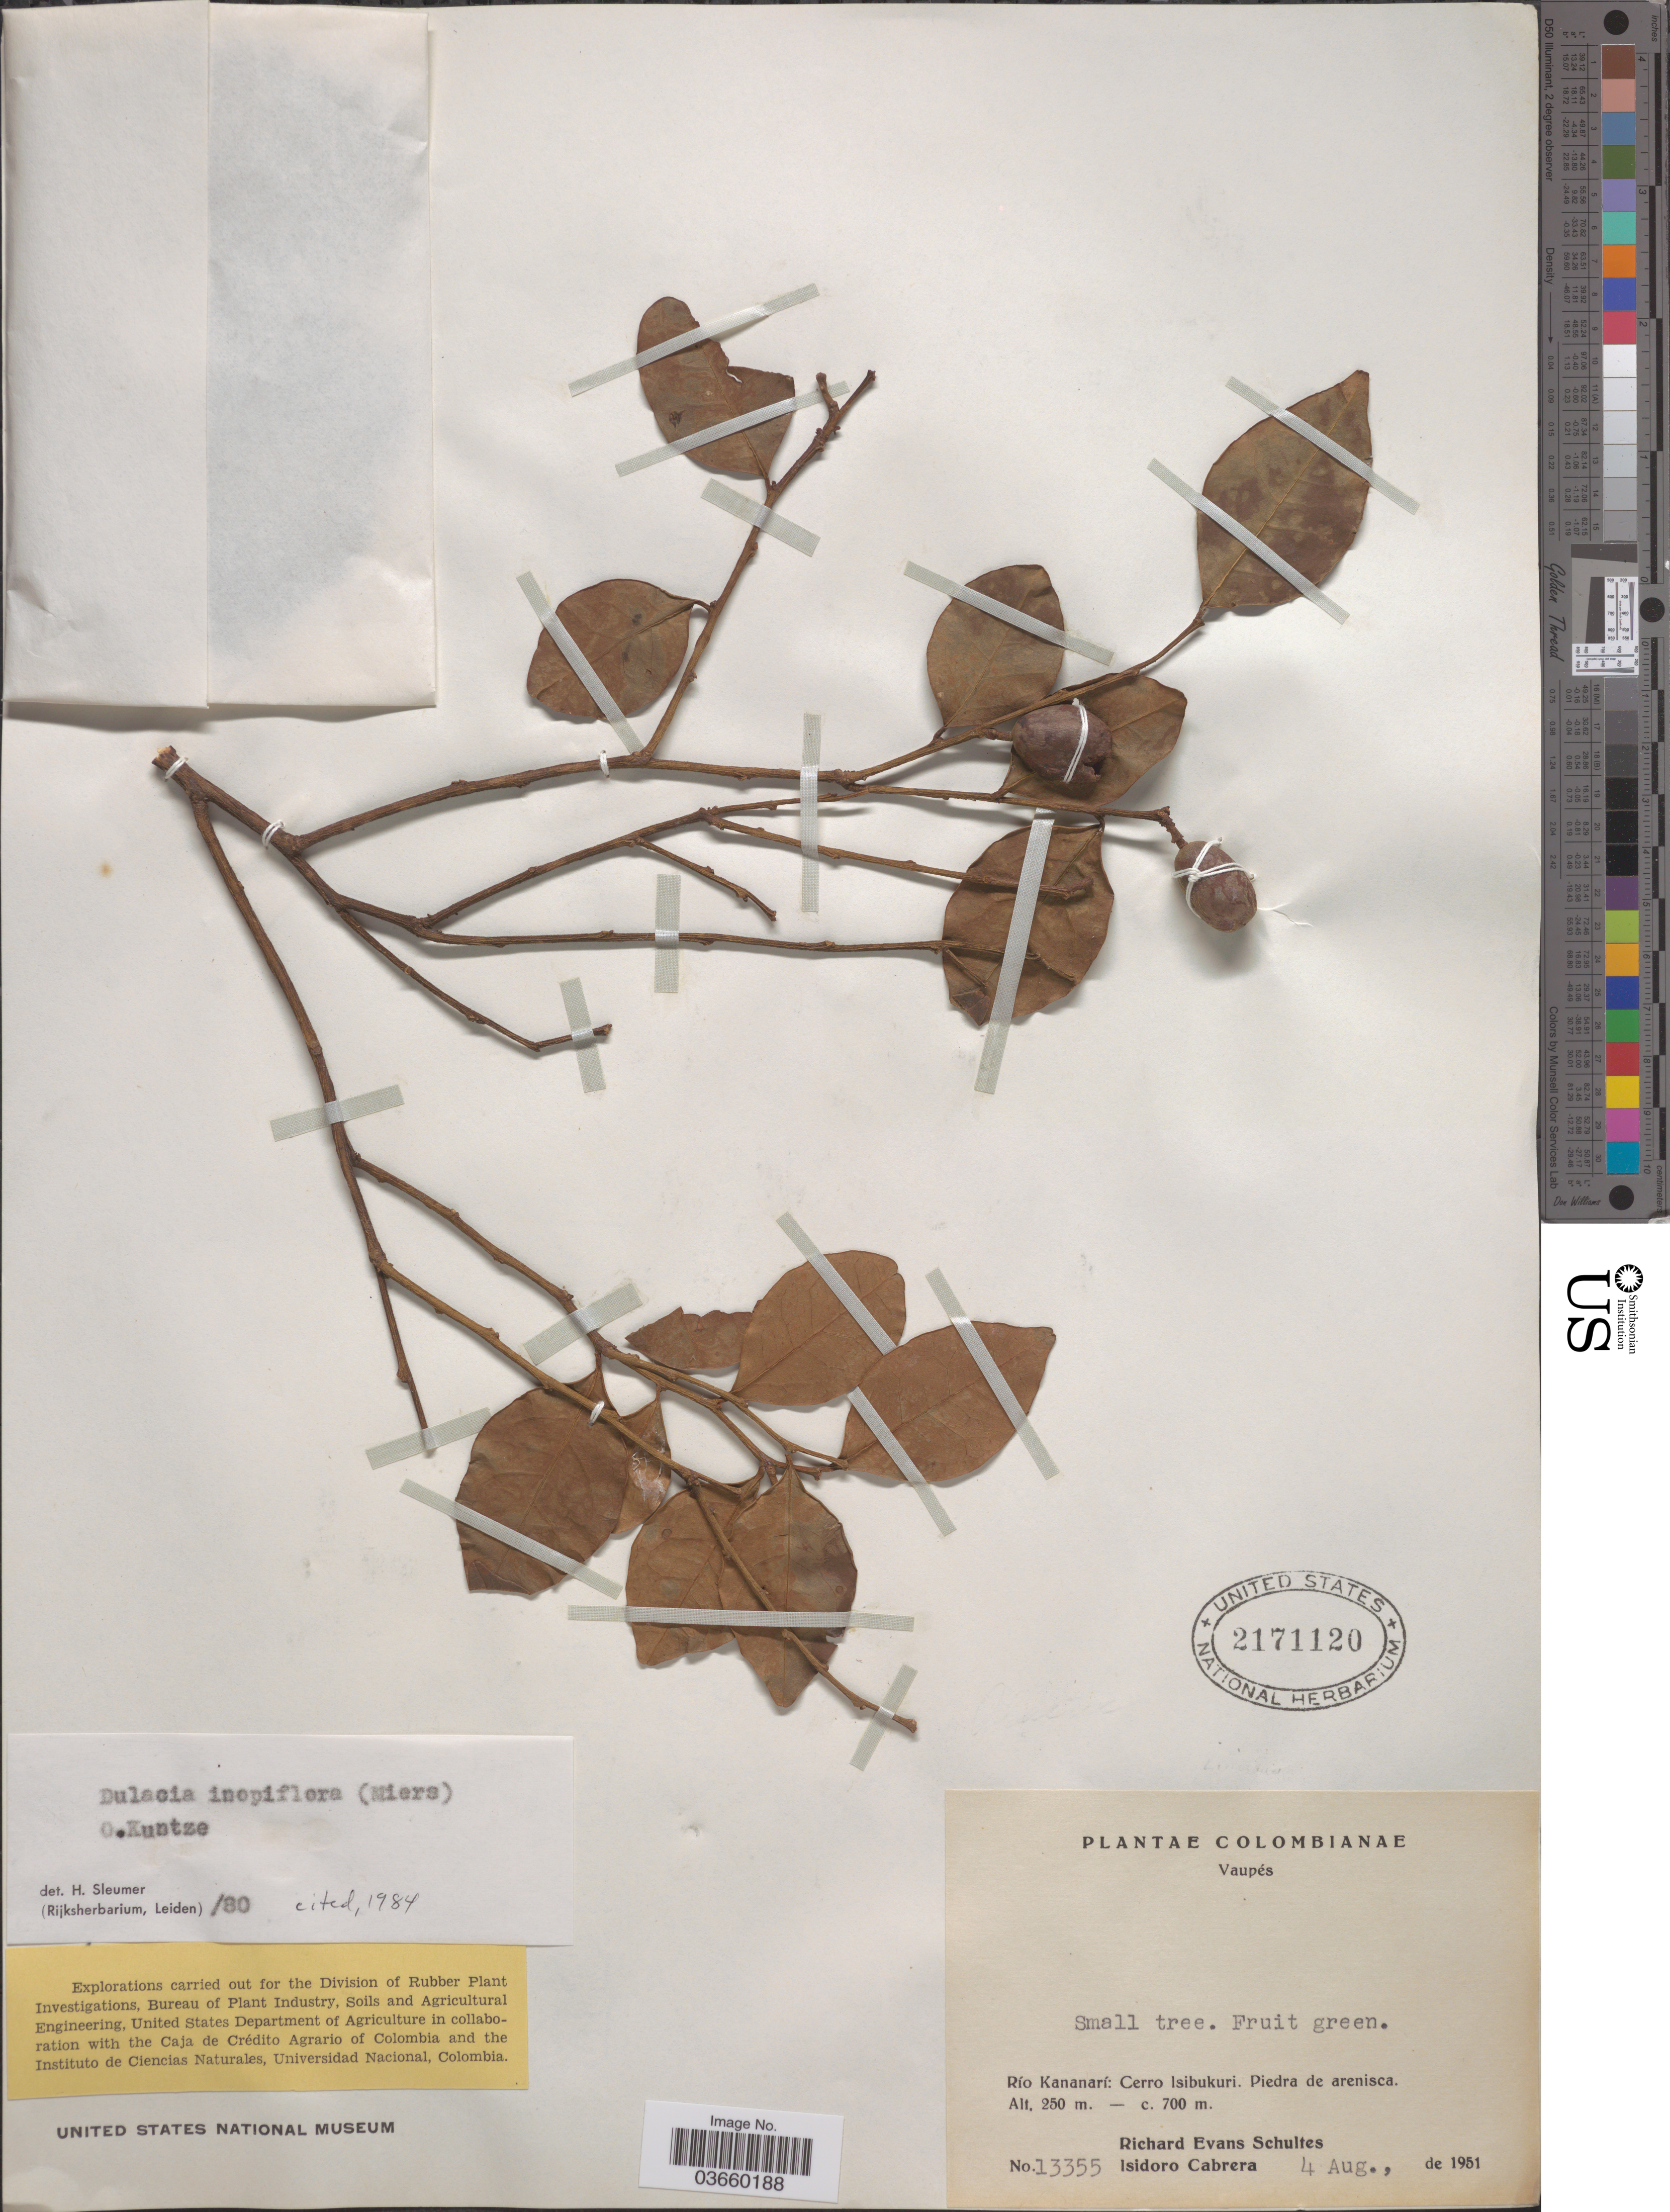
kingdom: Plantae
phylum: Tracheophyta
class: Magnoliopsida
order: Santalales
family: Olacaceae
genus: Dulacia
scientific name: Dulacia inopiflora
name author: (Miers) Kuntze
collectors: R. E. Schultes & I. Cabrera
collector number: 13355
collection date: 1951-08-04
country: Colombia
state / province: Vaupés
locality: Río Kananarí: Cerro Isibukuri. Piedra de arenisca.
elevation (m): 250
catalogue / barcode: US 2171120